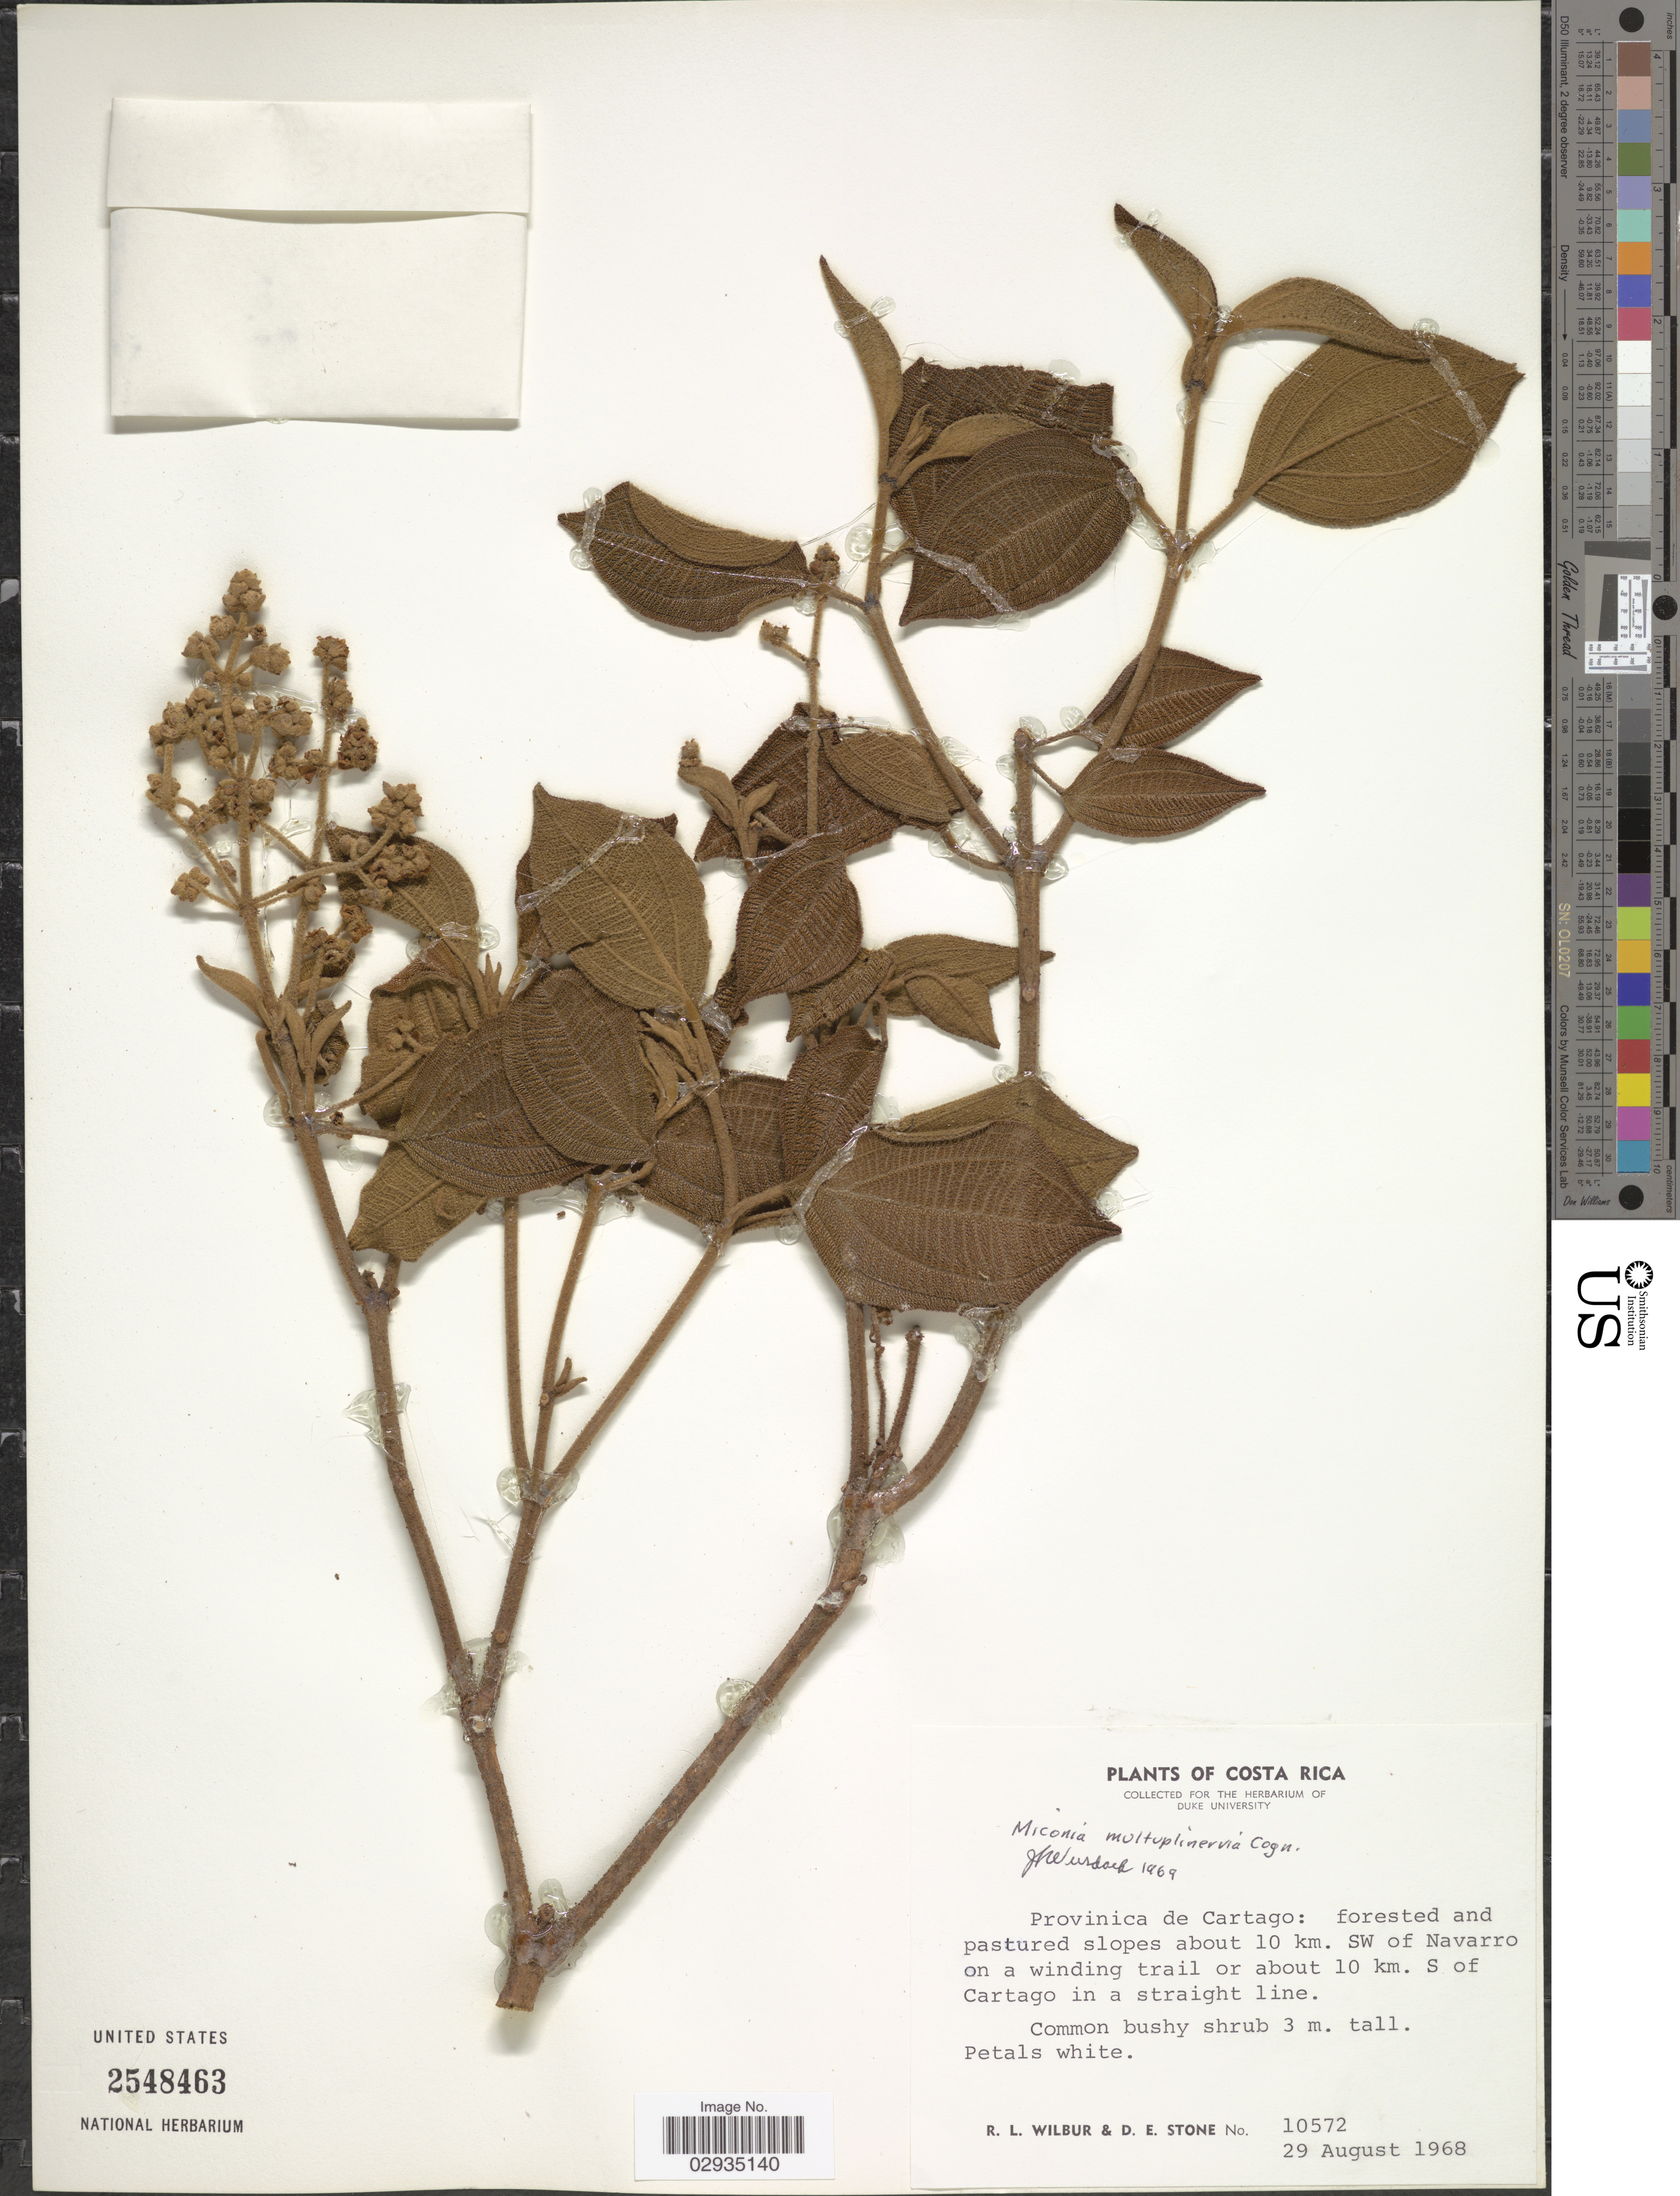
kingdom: Plantae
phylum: Tracheophyta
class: Magnoliopsida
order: Myrtales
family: Melastomataceae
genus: Miconia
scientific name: Miconia multiplinervia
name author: Cogn.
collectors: R. L. Wilbur & D. E. Stone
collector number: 10572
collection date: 1968-08-29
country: Costa Rica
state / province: Cartago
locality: Forested and pastured slopes about 10 km. SW of Navarro on a winding trail or about 10 km. S of Cartago in a straight line.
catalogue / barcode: US 2548463